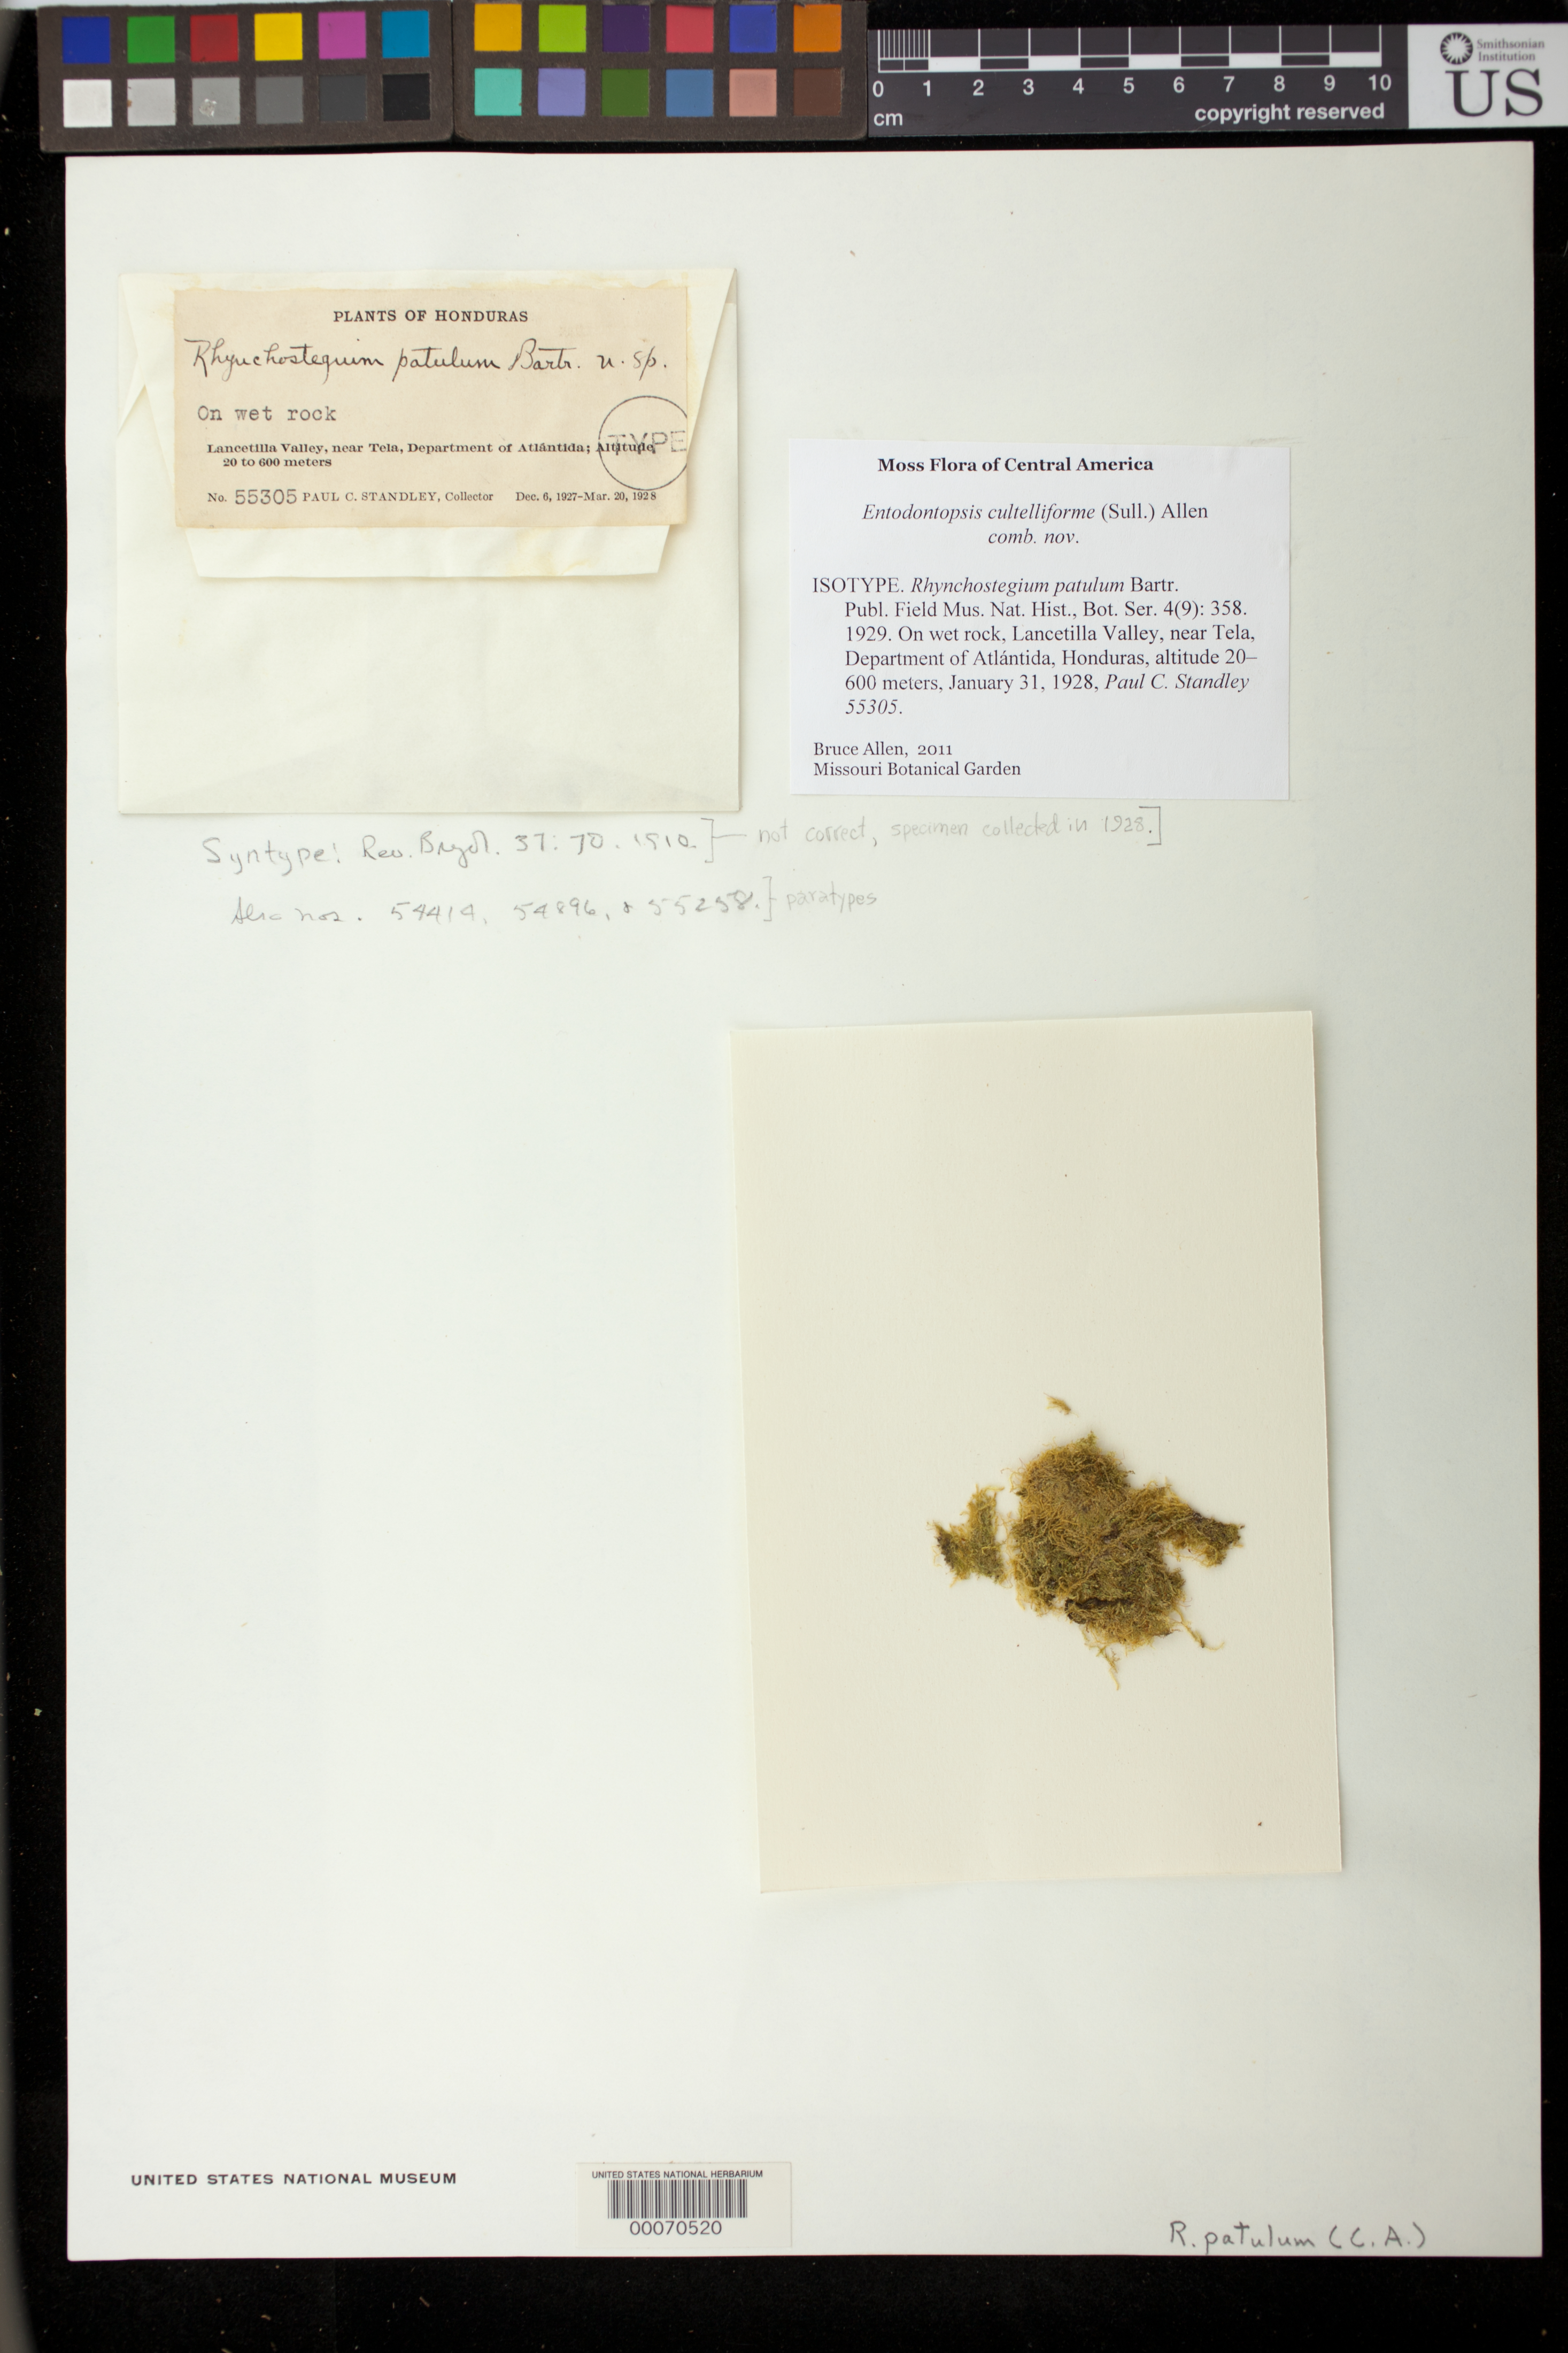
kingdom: Plantae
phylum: Bryophyta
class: Bryopsida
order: Hypnales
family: Brachytheciaceae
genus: Rhynchostegium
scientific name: Rhynchostegium patulum E.B. Bartram, nom. illeg.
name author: E.B. Bartram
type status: Isotype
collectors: P. C. Standley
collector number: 55305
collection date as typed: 06 Dec 1927 to 20 Mar 1928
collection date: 1927-12-06/1928-03-20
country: Honduras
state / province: Atlántida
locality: Lancetilla Valley, near Tela.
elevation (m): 20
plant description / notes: Annotated by B. Allen (2011) as Entodontopsis cultelliforme (Sull.) Allen, comb. nov. [unpublished combination, apparently still ined. as of July 2017]